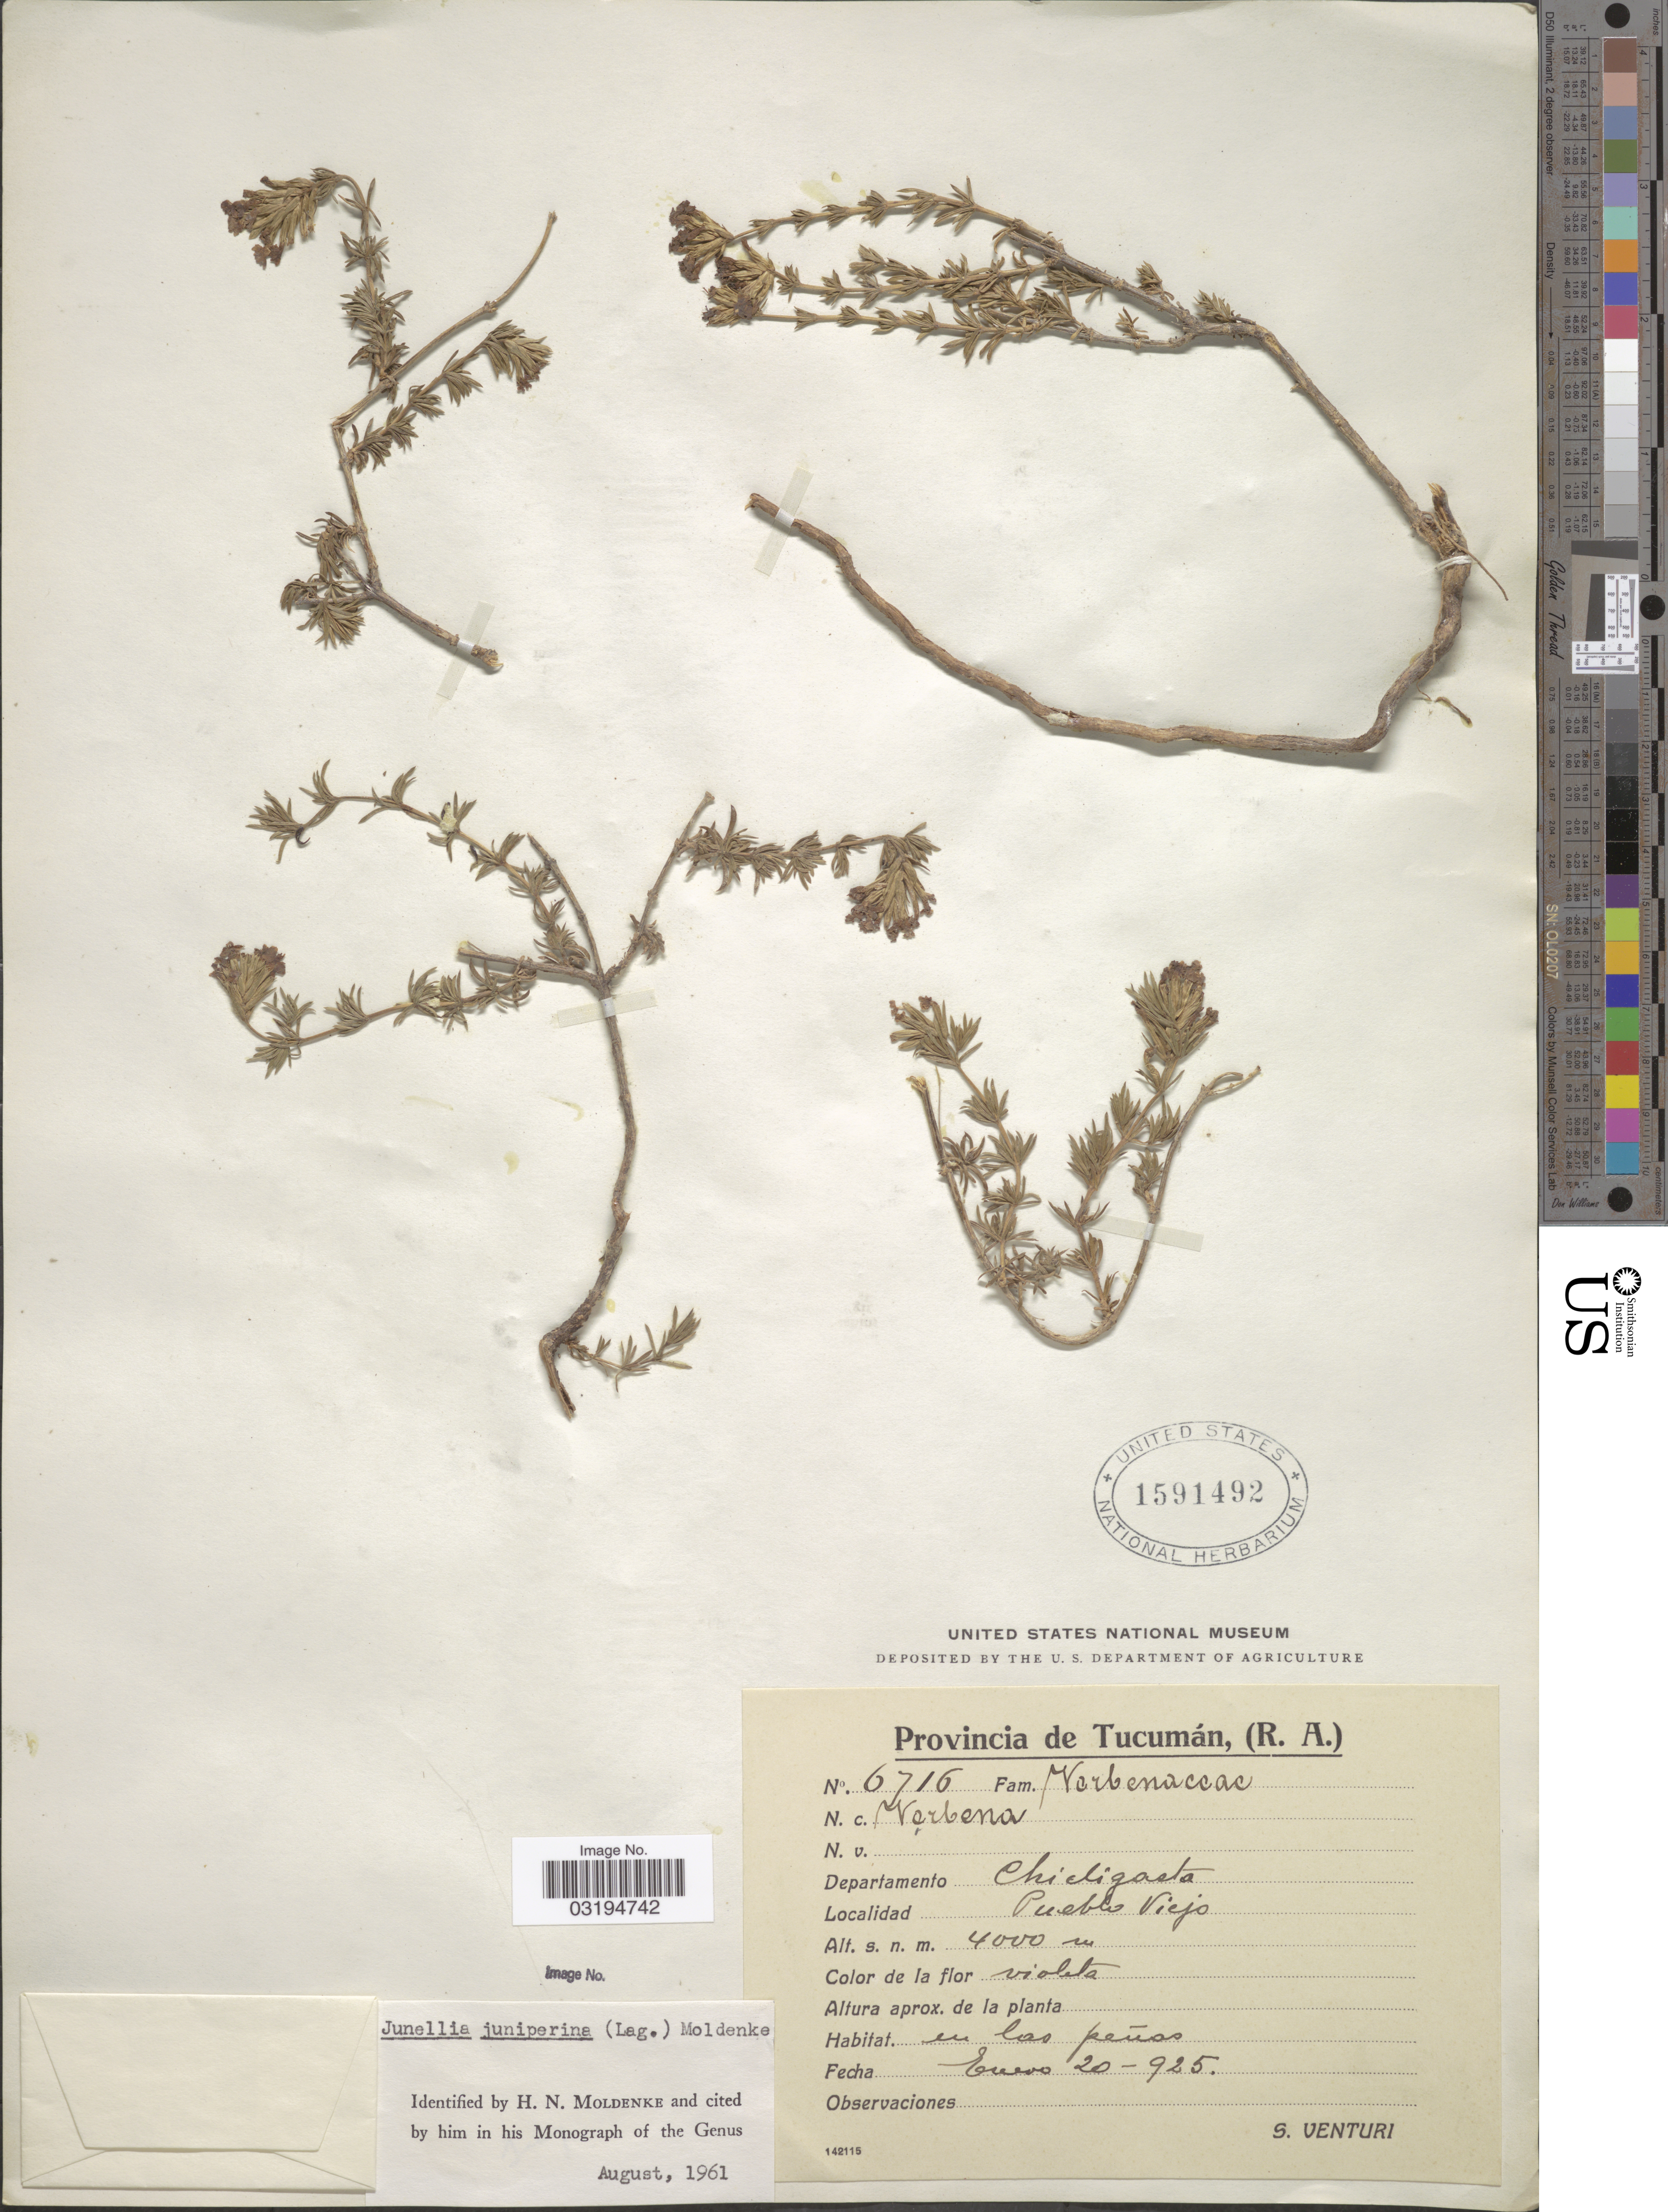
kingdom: Plantae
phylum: Tracheophyta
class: Magnoliopsida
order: Lamiales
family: Verbenaceae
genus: Junellia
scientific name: Junellia juniperina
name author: (Lag.) Moldenke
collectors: S. Venturi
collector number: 6716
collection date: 1925-01-20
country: Argentina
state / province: Tucuman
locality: Departamento Chicligasta. Pueblo Viejo.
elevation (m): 4000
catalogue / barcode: US 1591492